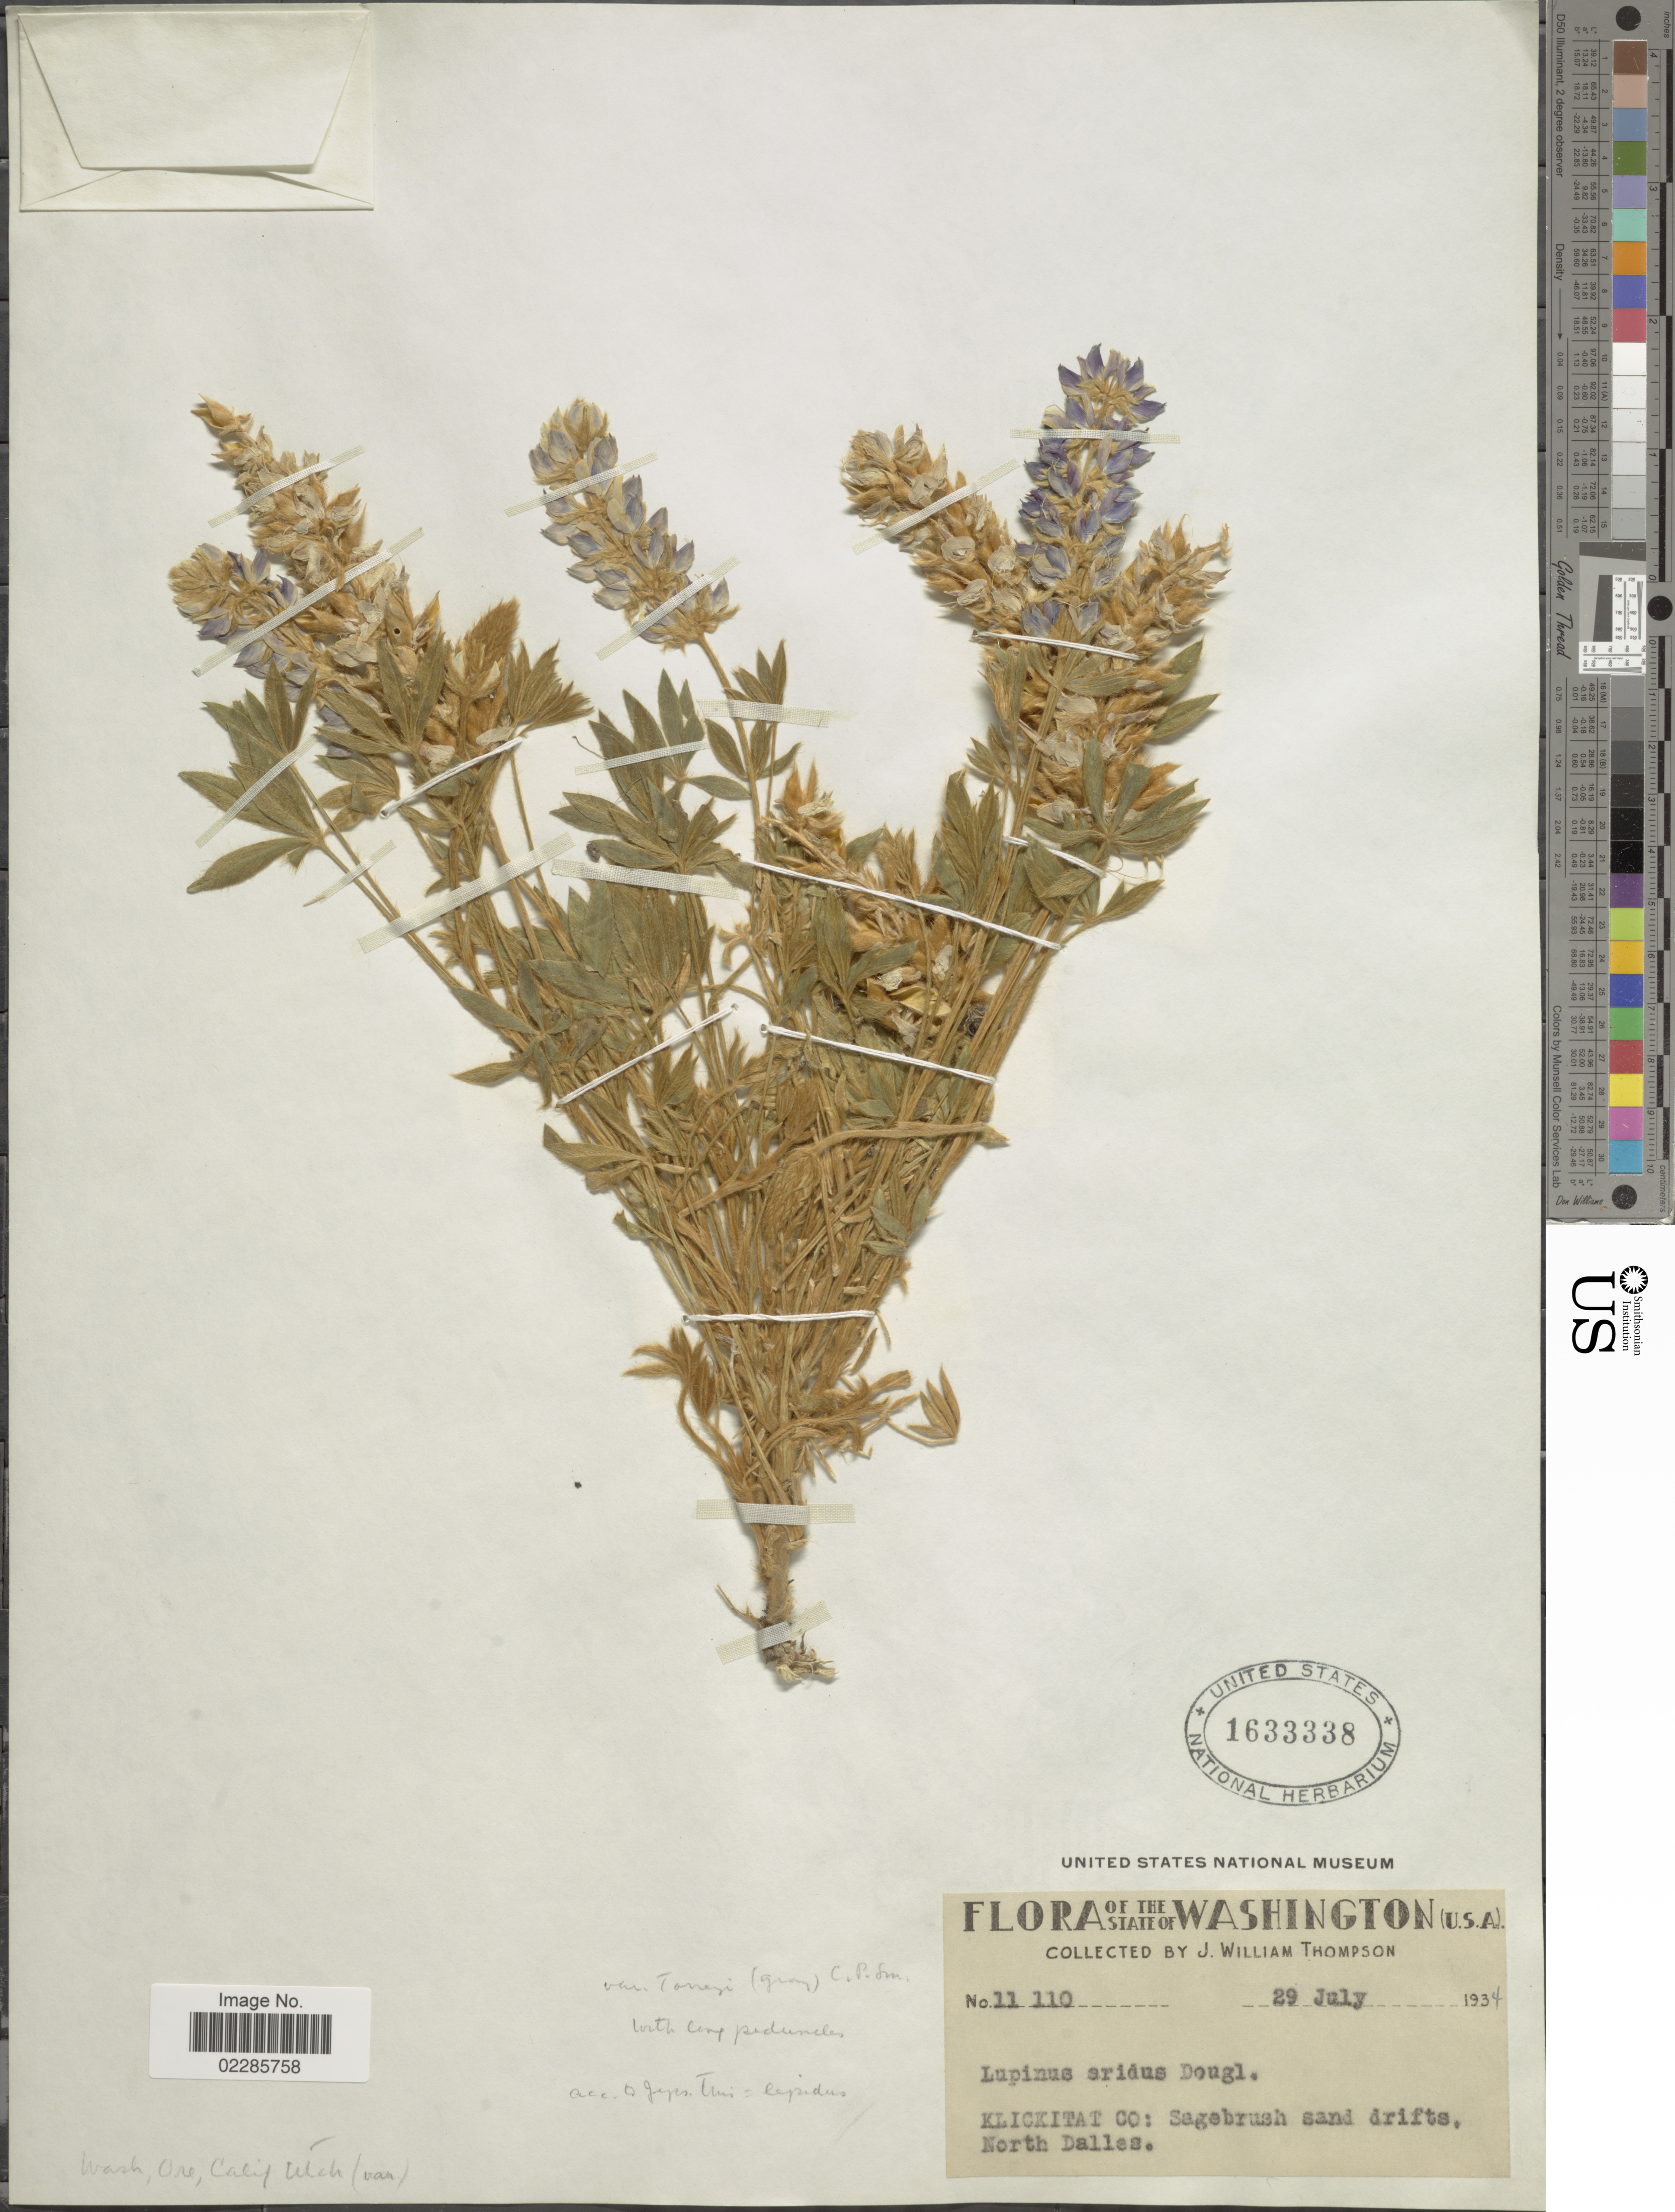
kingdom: Plantae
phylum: Tracheophyta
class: Magnoliopsida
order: Fabales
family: Fabaceae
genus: Lupinus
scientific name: Lupinus aridus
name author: Douglas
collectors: J. W. Thompson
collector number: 11110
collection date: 1934-07-29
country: United States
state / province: Washington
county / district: Klickitat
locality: Klickitat Co: Sagebrush sand drifts North Dallas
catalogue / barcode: US 1633338